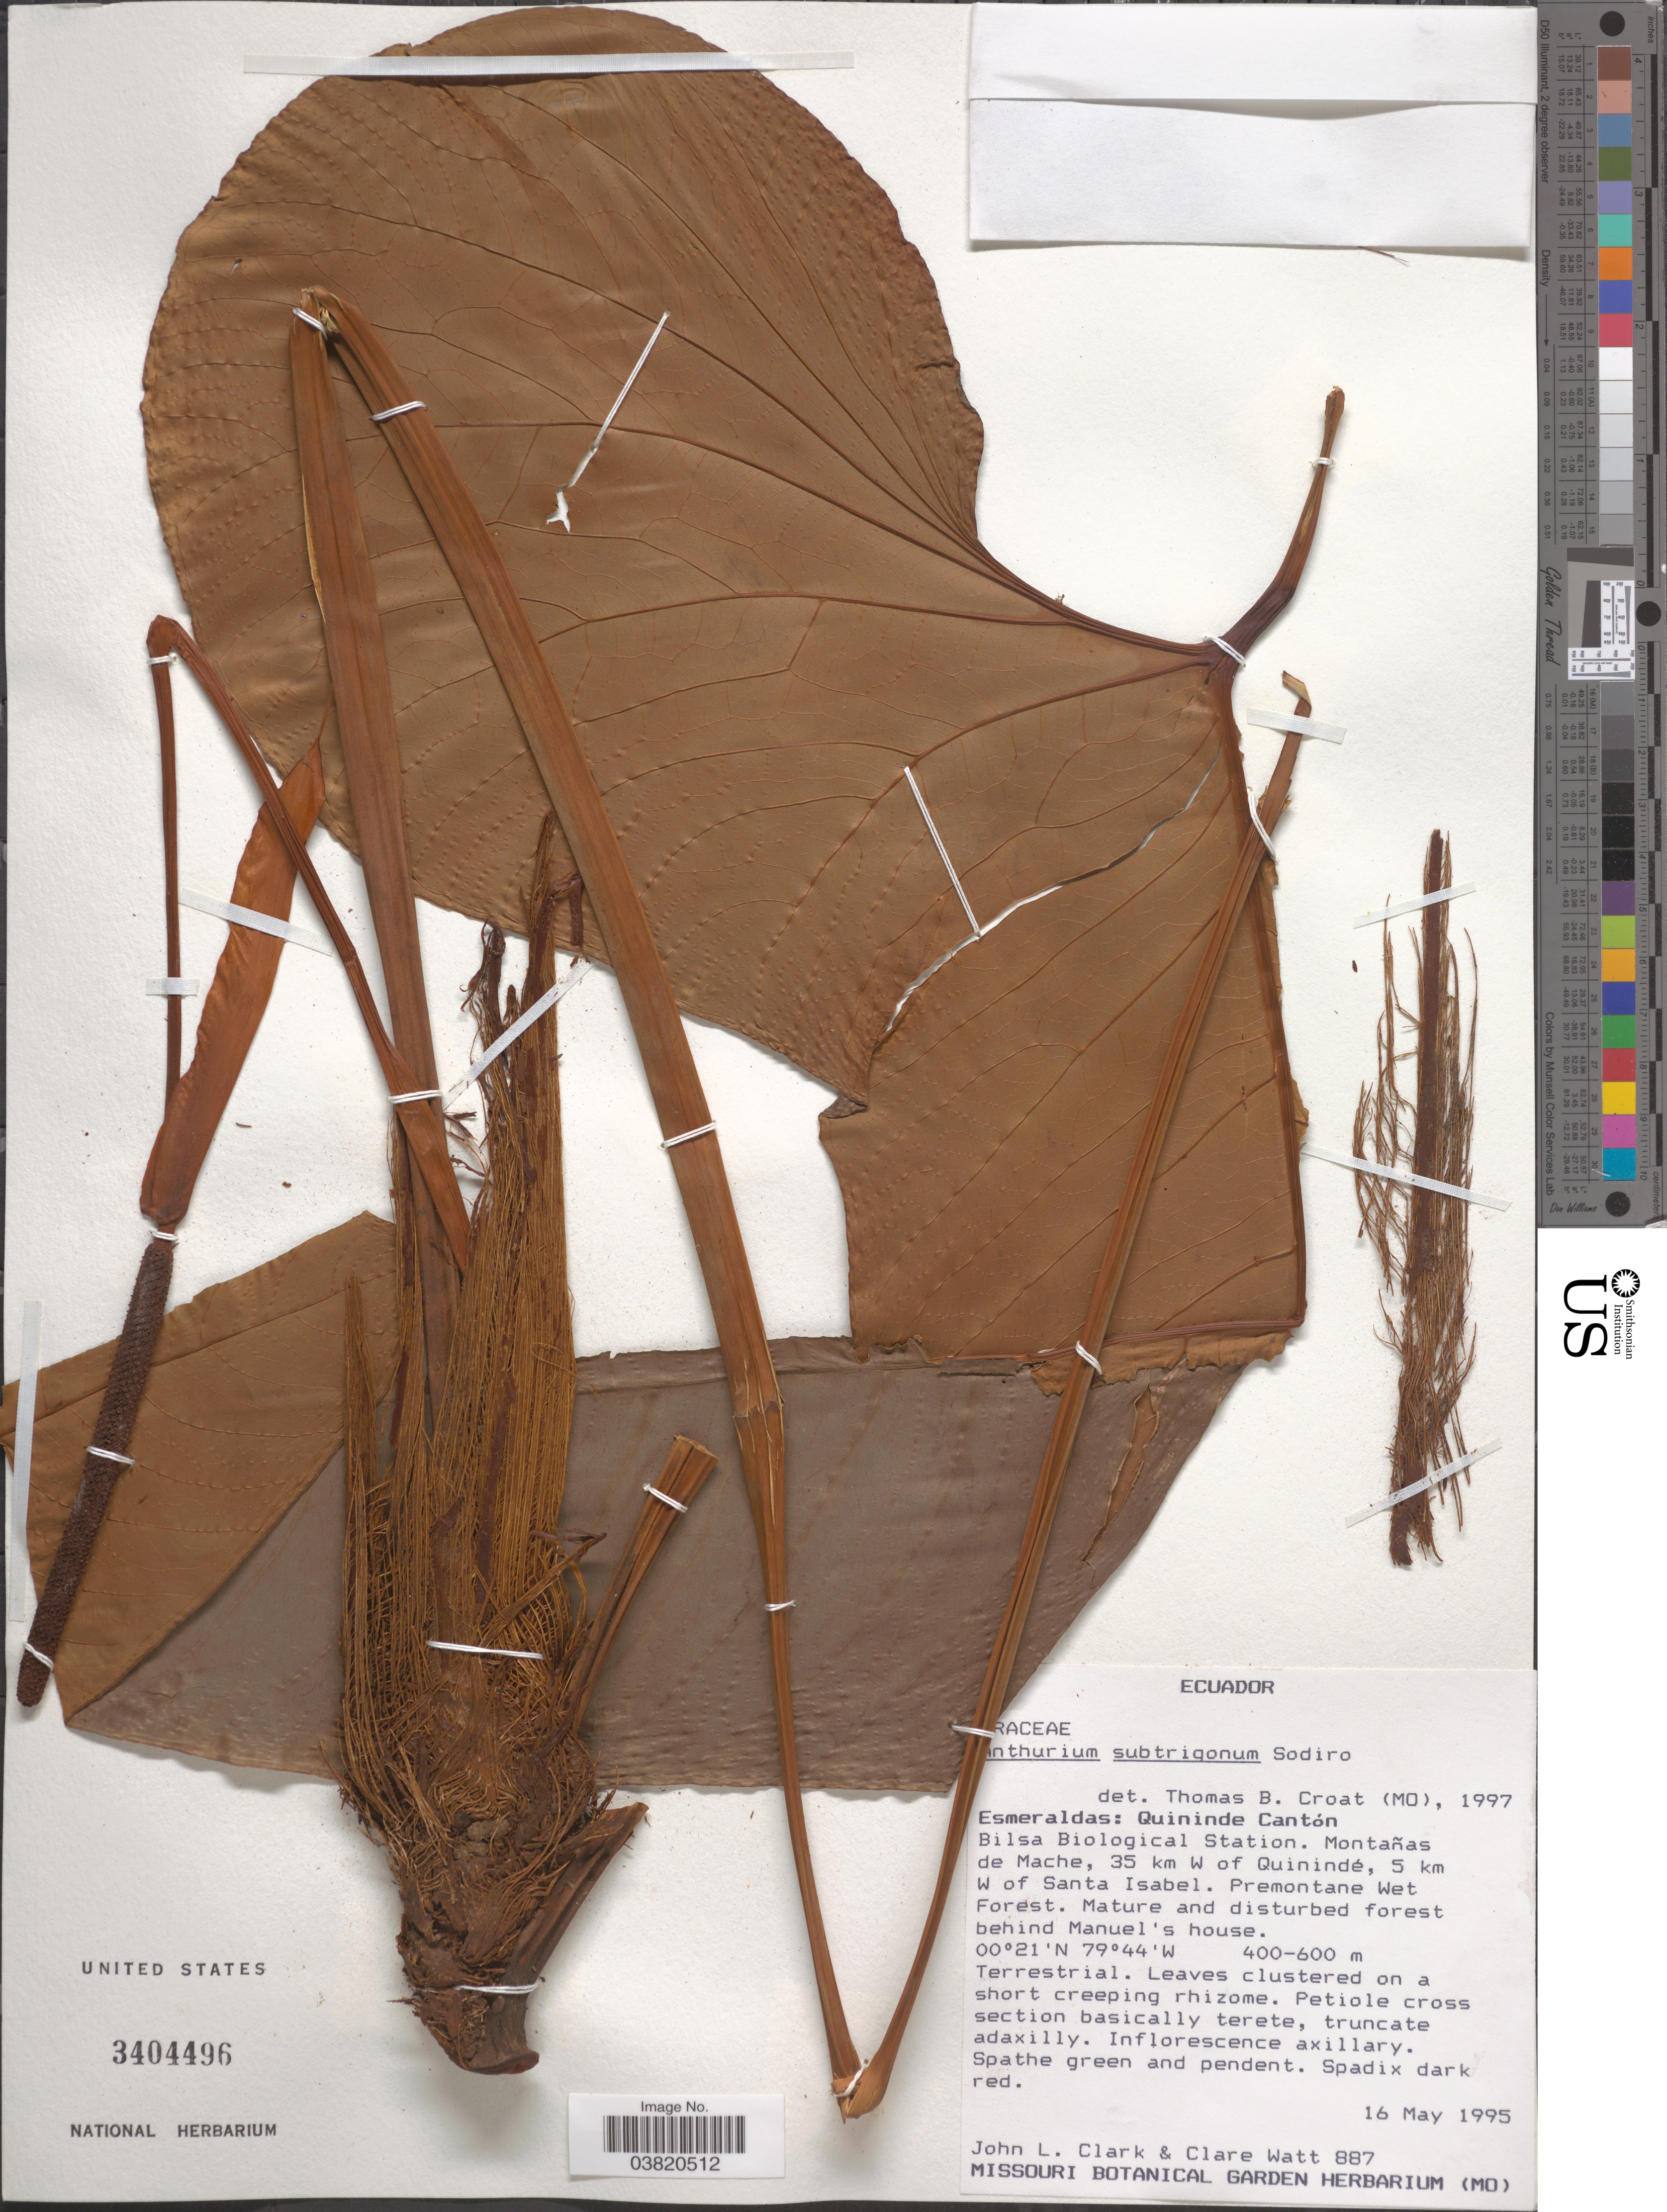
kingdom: Plantae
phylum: Tracheophyta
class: Liliopsida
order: Alismatales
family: Araceae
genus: Anthurium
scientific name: Anthurium subtrigonum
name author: Sodiro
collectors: J. L. Clark & C. Watt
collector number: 887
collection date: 1995-05-16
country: Ecuador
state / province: Esmeraldas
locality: Quininde Cantón. Bilsa Biological Station. Montañas de Mache, 35 km W of Quinindé, 5 km W of Santa Isabel.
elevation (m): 400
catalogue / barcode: US 3404496